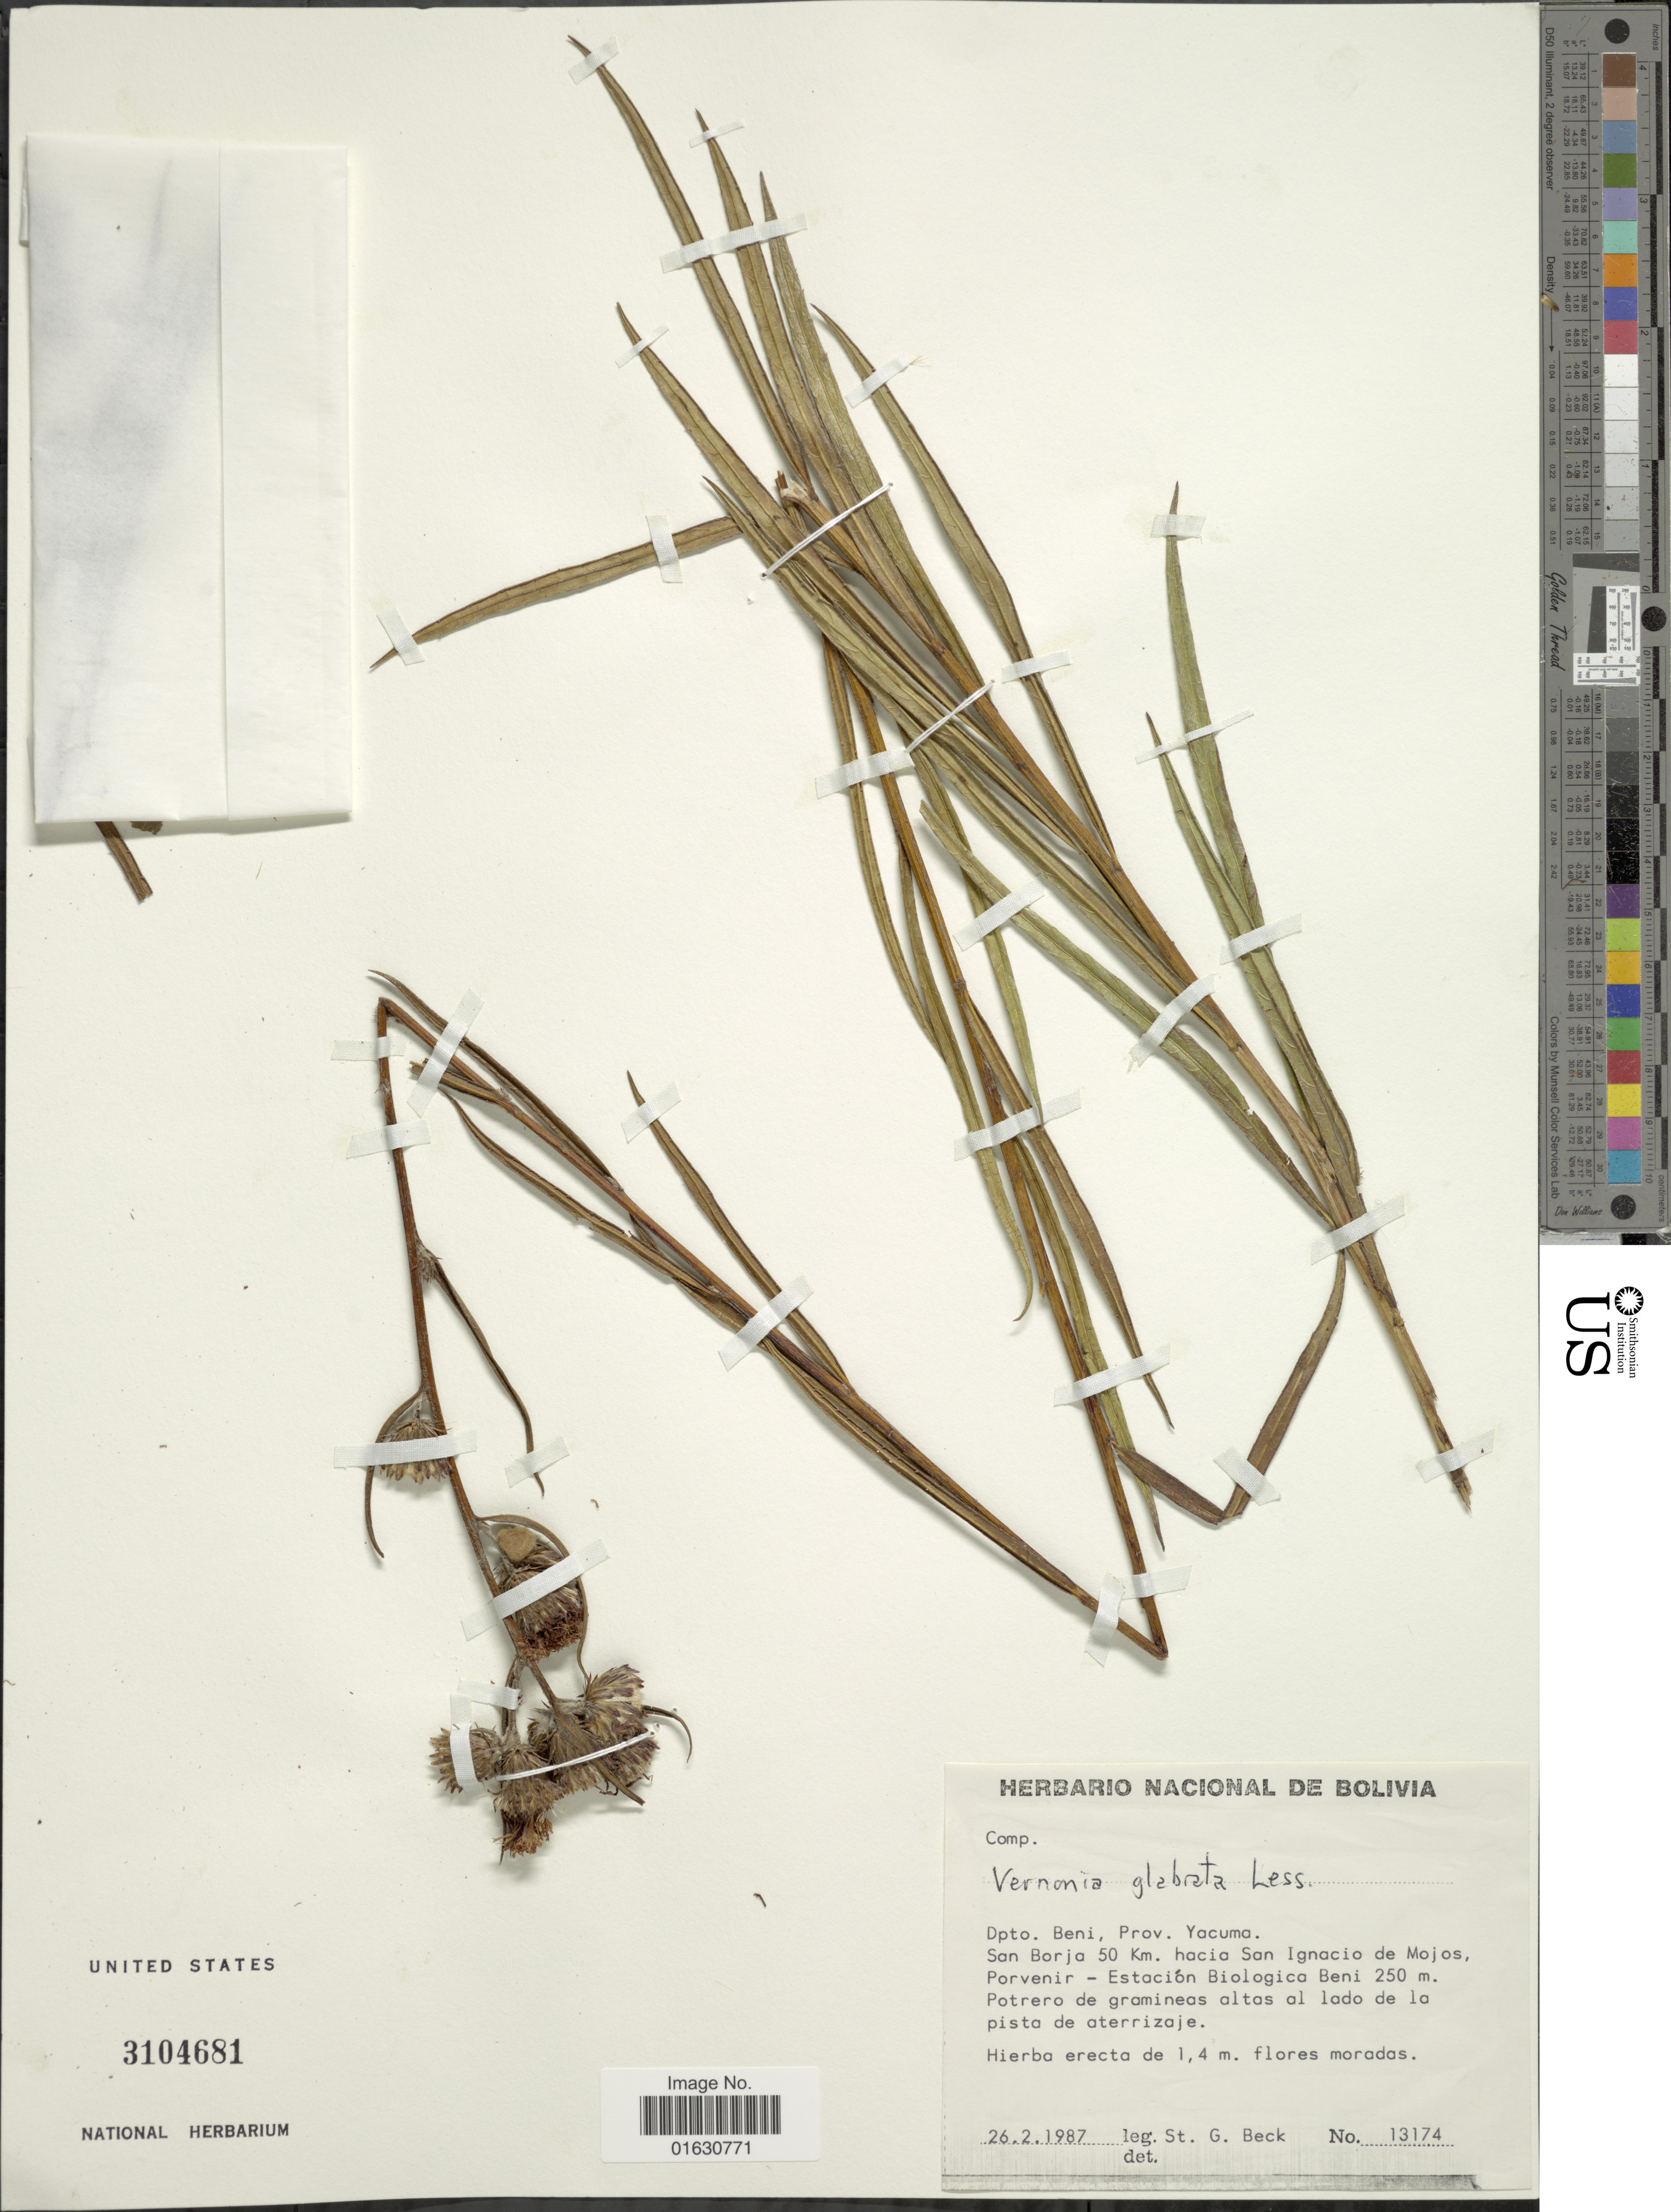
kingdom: Plantae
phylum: Tracheophyta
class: Magnoliopsida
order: Asterales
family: Asteraceae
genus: Lessingianthus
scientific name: Lessingianthus glabratus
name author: (Less.) H. Rob.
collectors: S. G. Beck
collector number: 13174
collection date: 1987-02-26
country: Bolivia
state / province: Beni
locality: Dpto. beni, Prov. Yacuma. San Boeja 50 Km. hacia San Ignacio de Mojos Porvenir - Estación Biologica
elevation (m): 250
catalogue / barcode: US 3104681